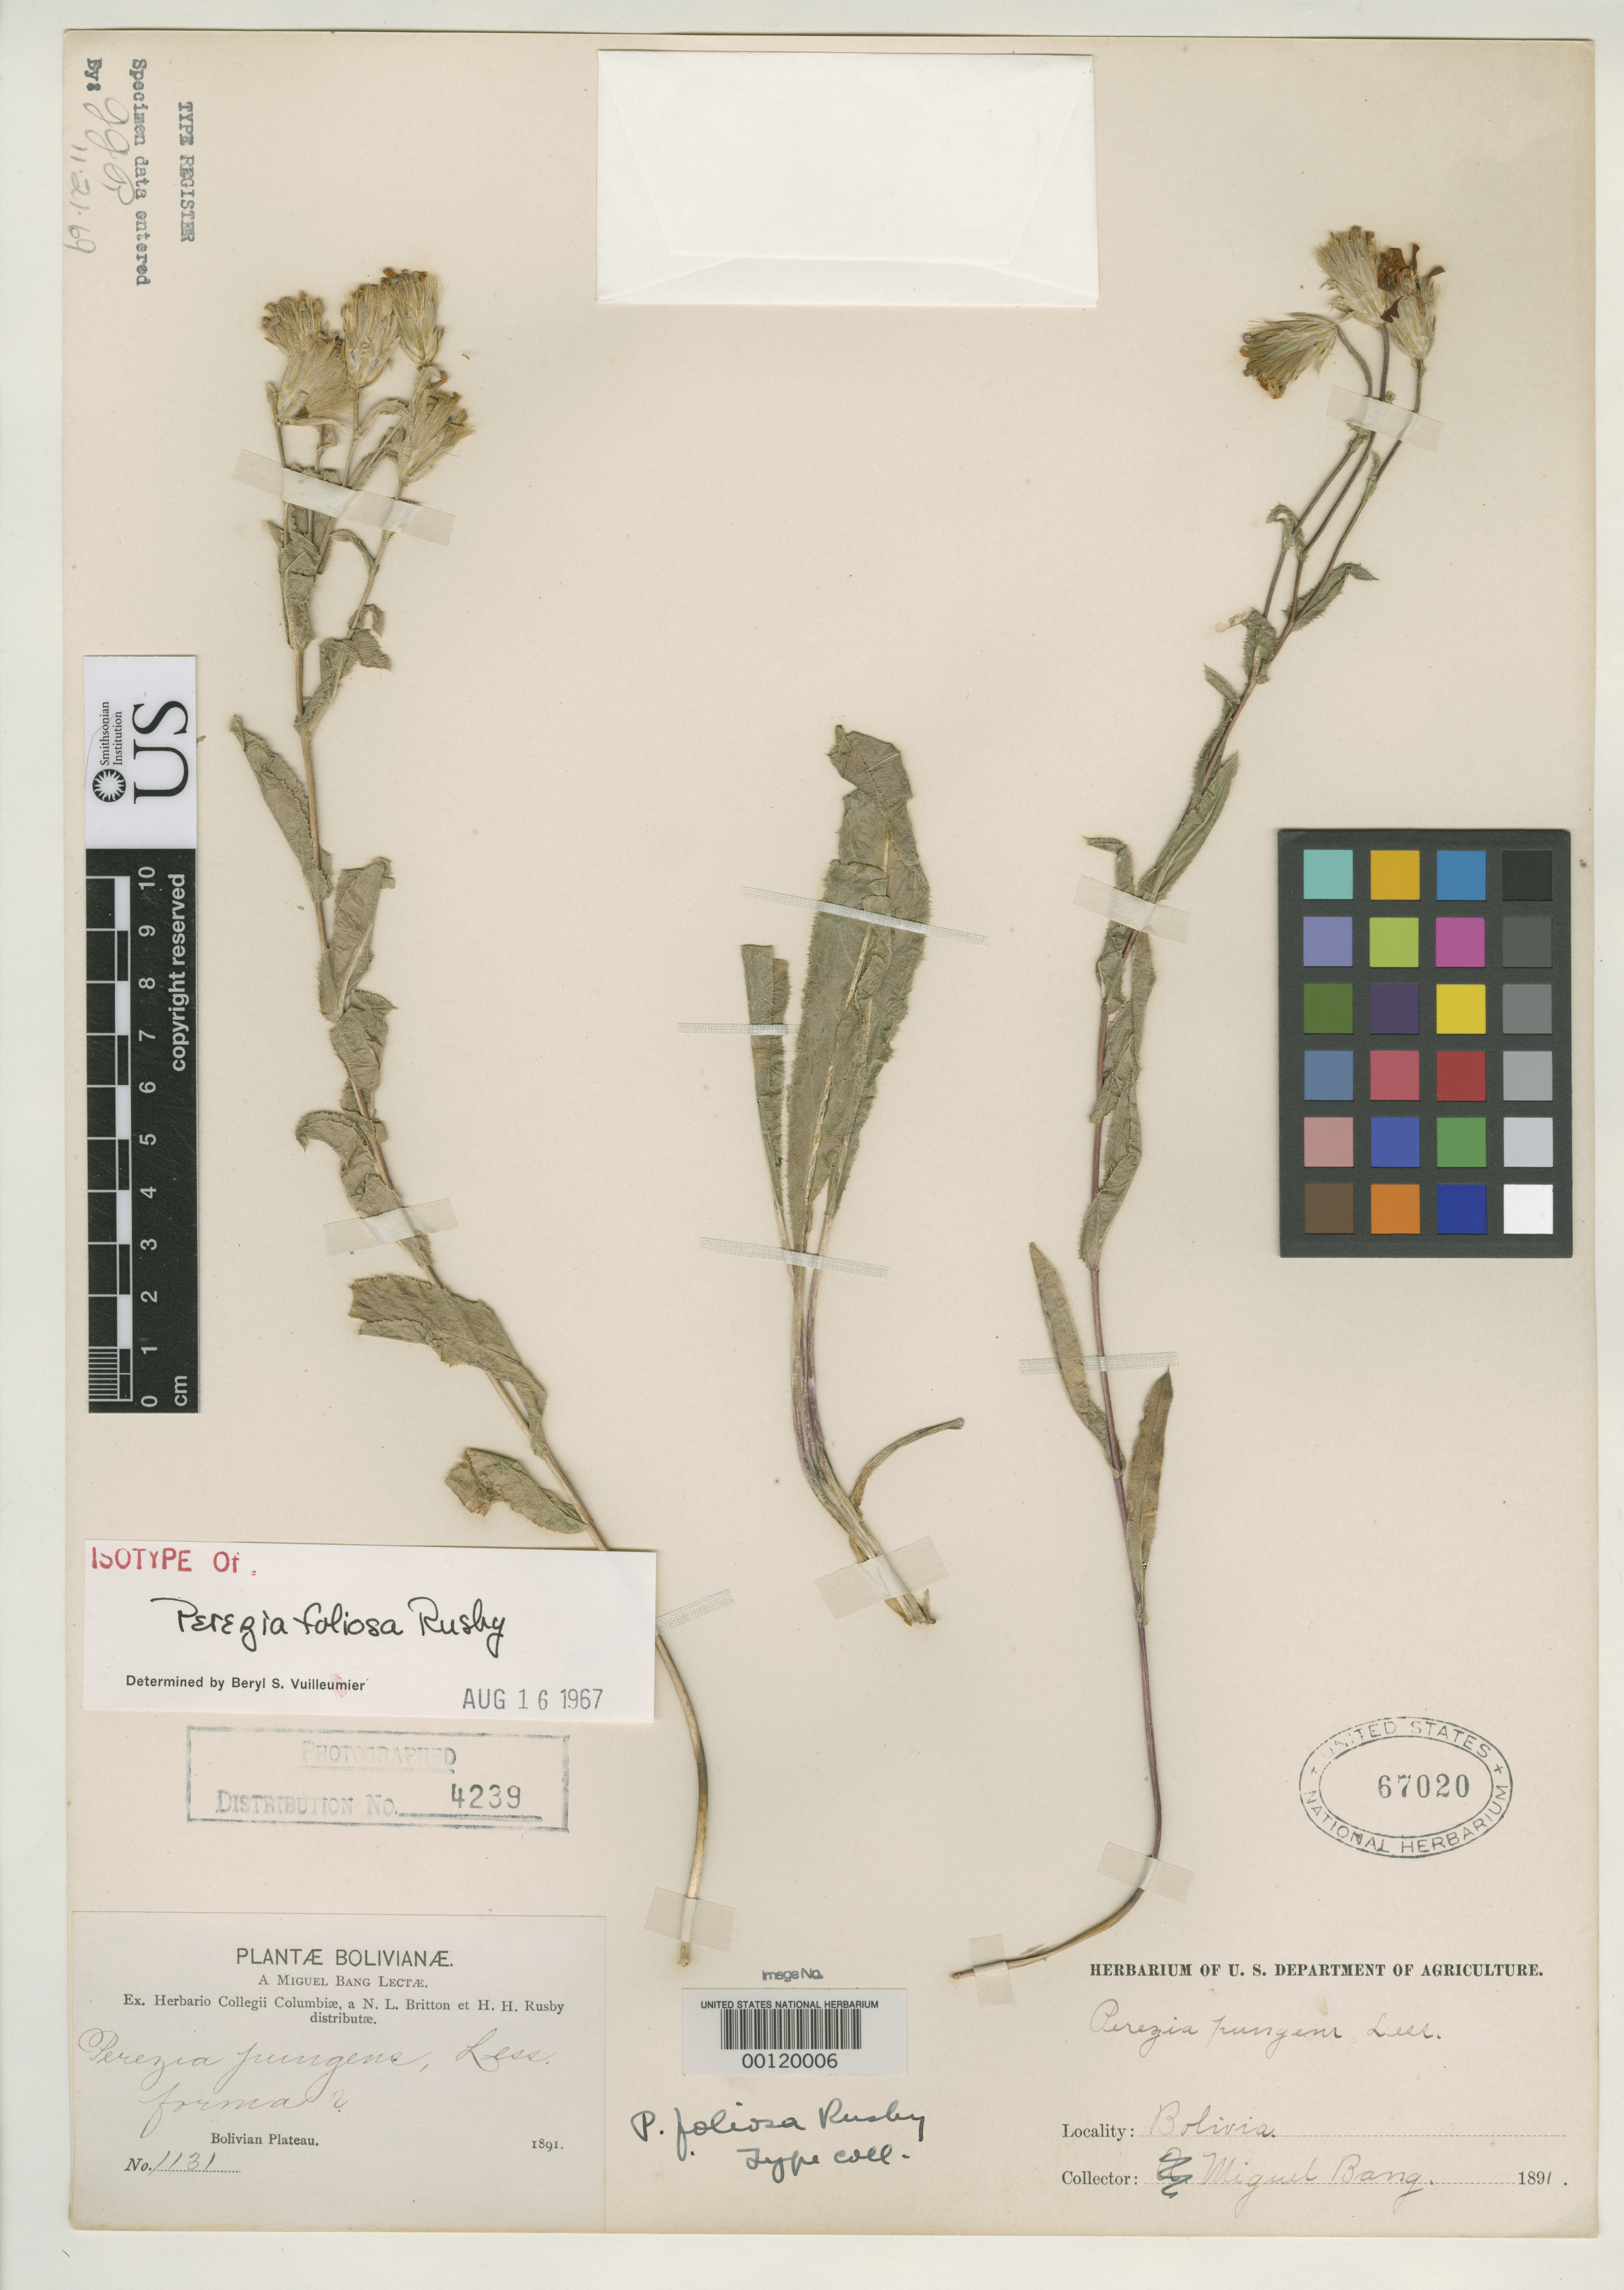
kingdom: Plantae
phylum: Tracheophyta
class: Magnoliopsida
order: Asterales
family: Asteraceae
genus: Perezia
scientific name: Perezia foliosa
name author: Rusby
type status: Isotype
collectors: M. Bang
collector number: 131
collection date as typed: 1891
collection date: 1891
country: Bolivia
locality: Bolivian Plateau.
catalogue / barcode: US 67020